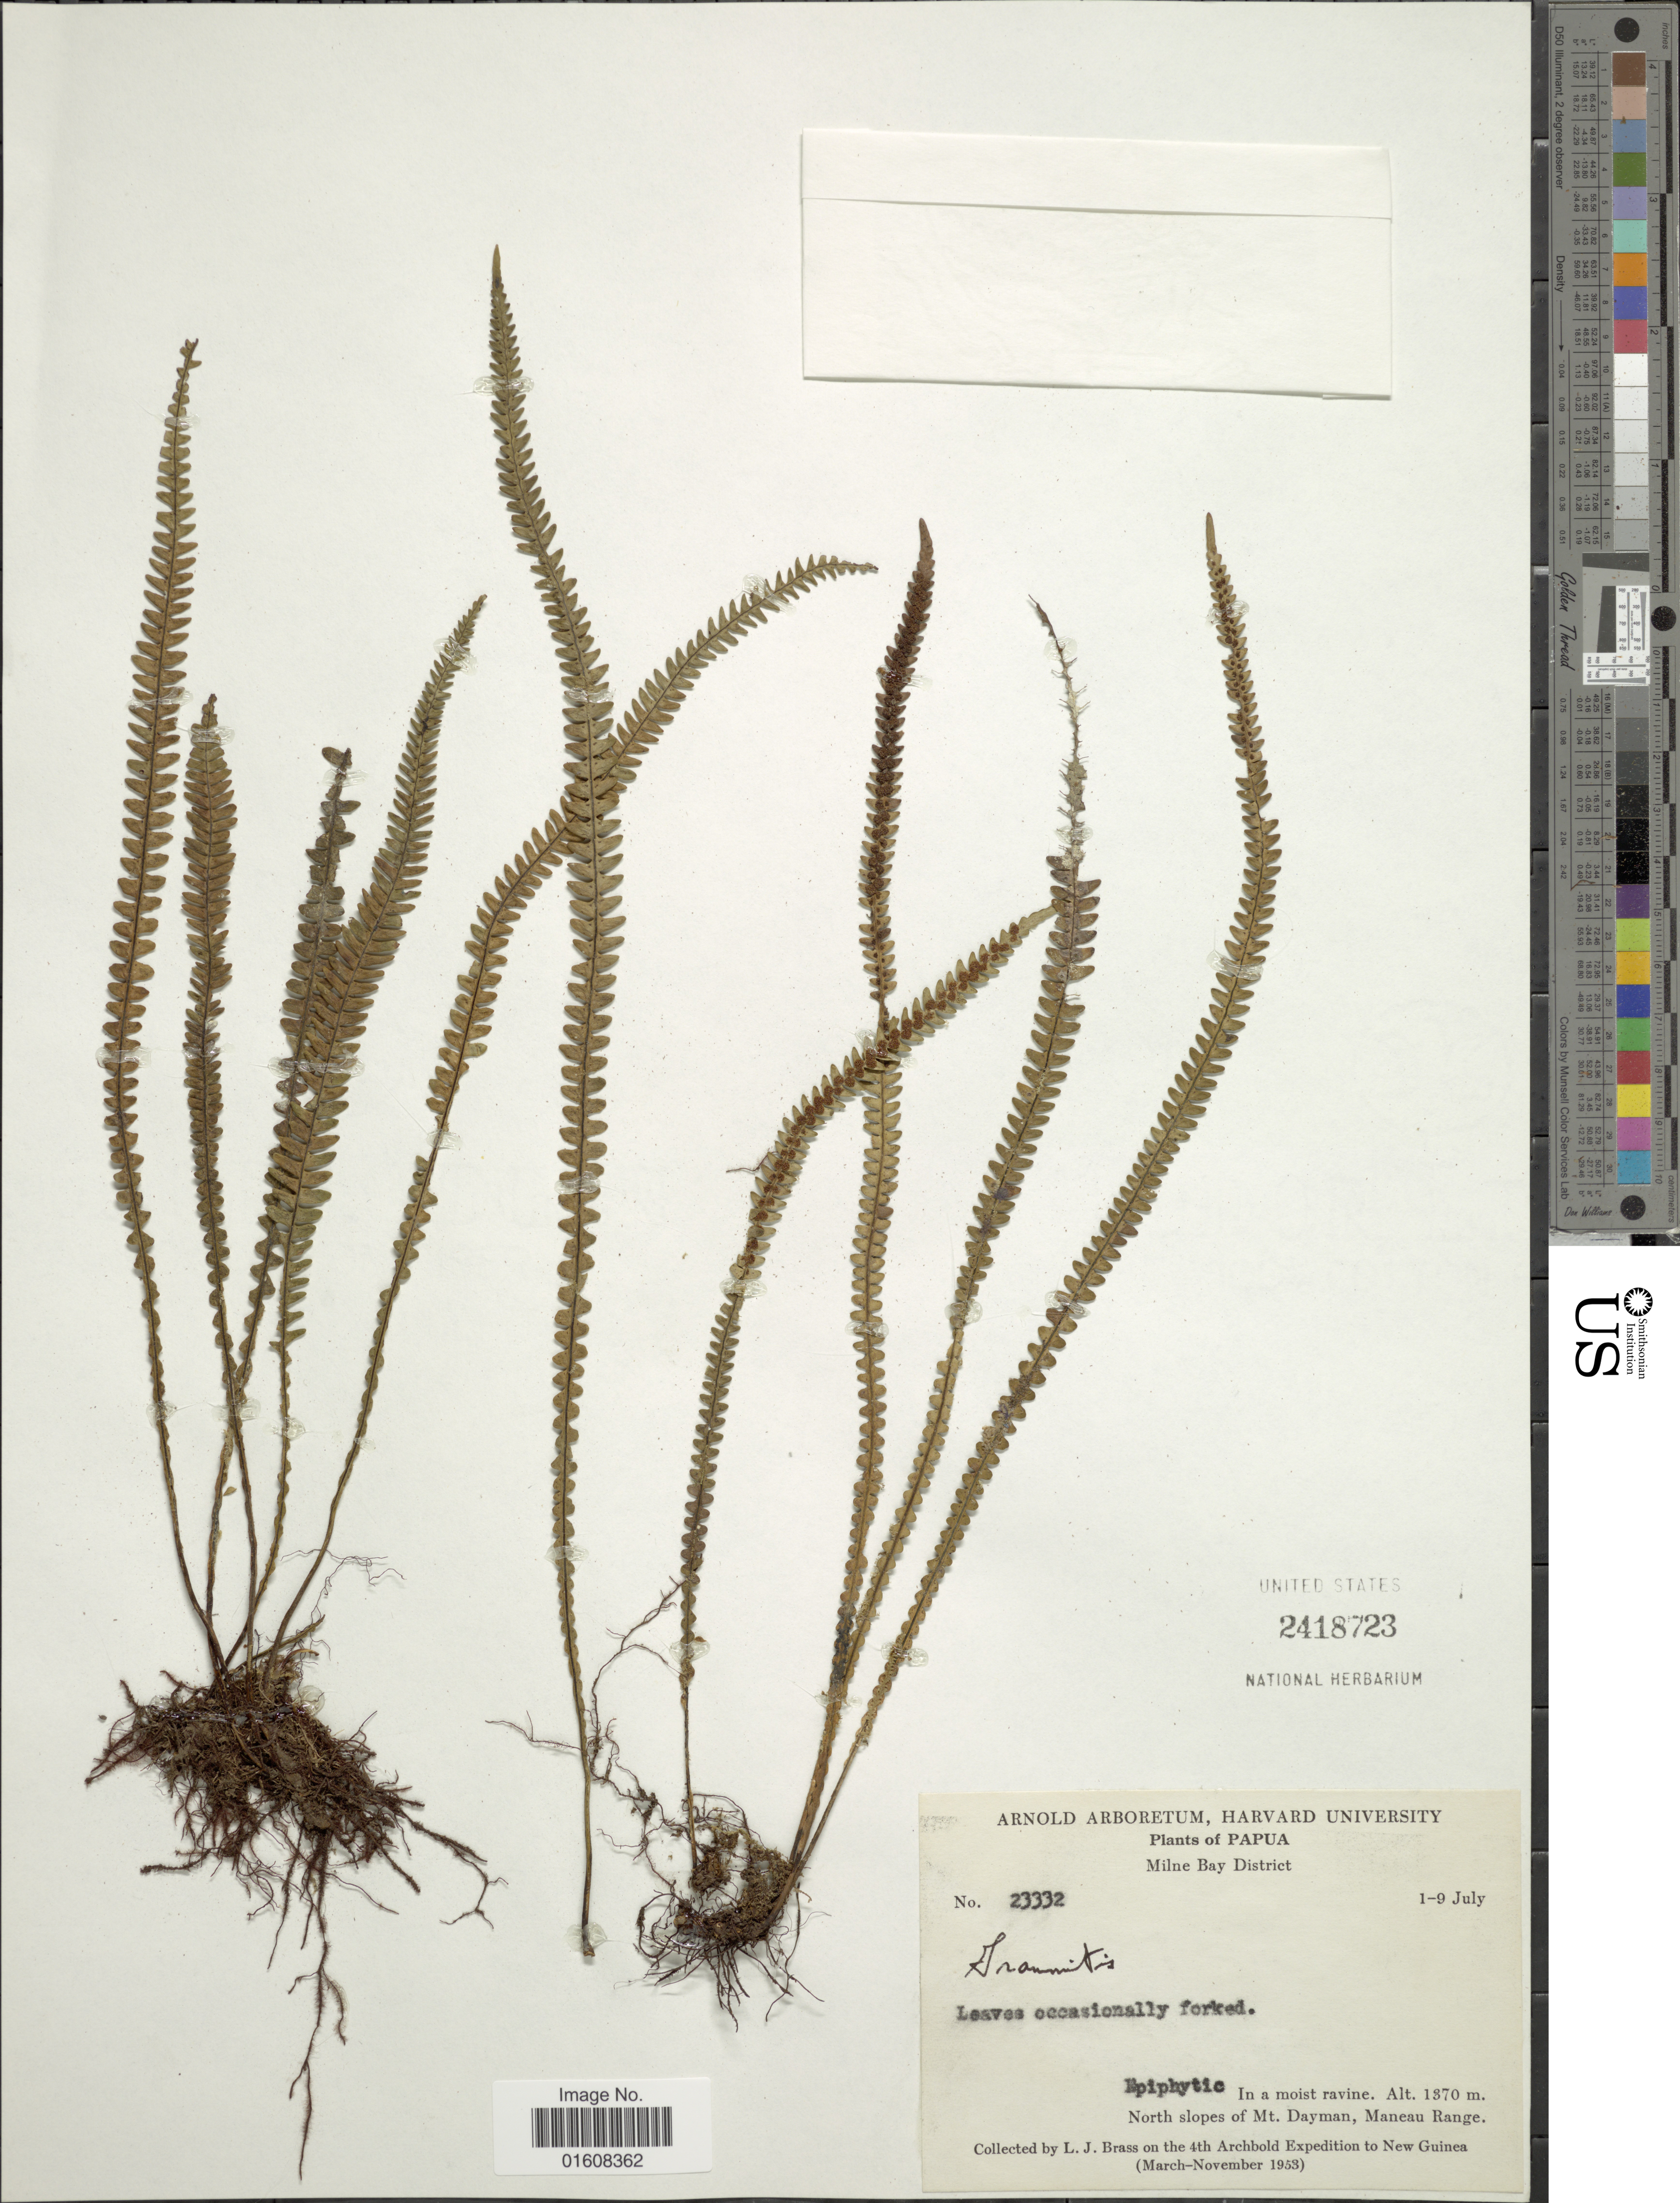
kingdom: Plantae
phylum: Tracheophyta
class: Polypodiopsida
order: Polypodiales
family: Polypodiaceae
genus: Grammitis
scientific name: Grammitis sp.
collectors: L. J. Brass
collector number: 23332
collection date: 1953-07-01/1953-07-09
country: Papua New Guinea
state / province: Milne Bay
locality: Papua. North slopes of Mt. Dayman, Maneau Range. New Guinea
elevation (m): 1370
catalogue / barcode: US 2418723